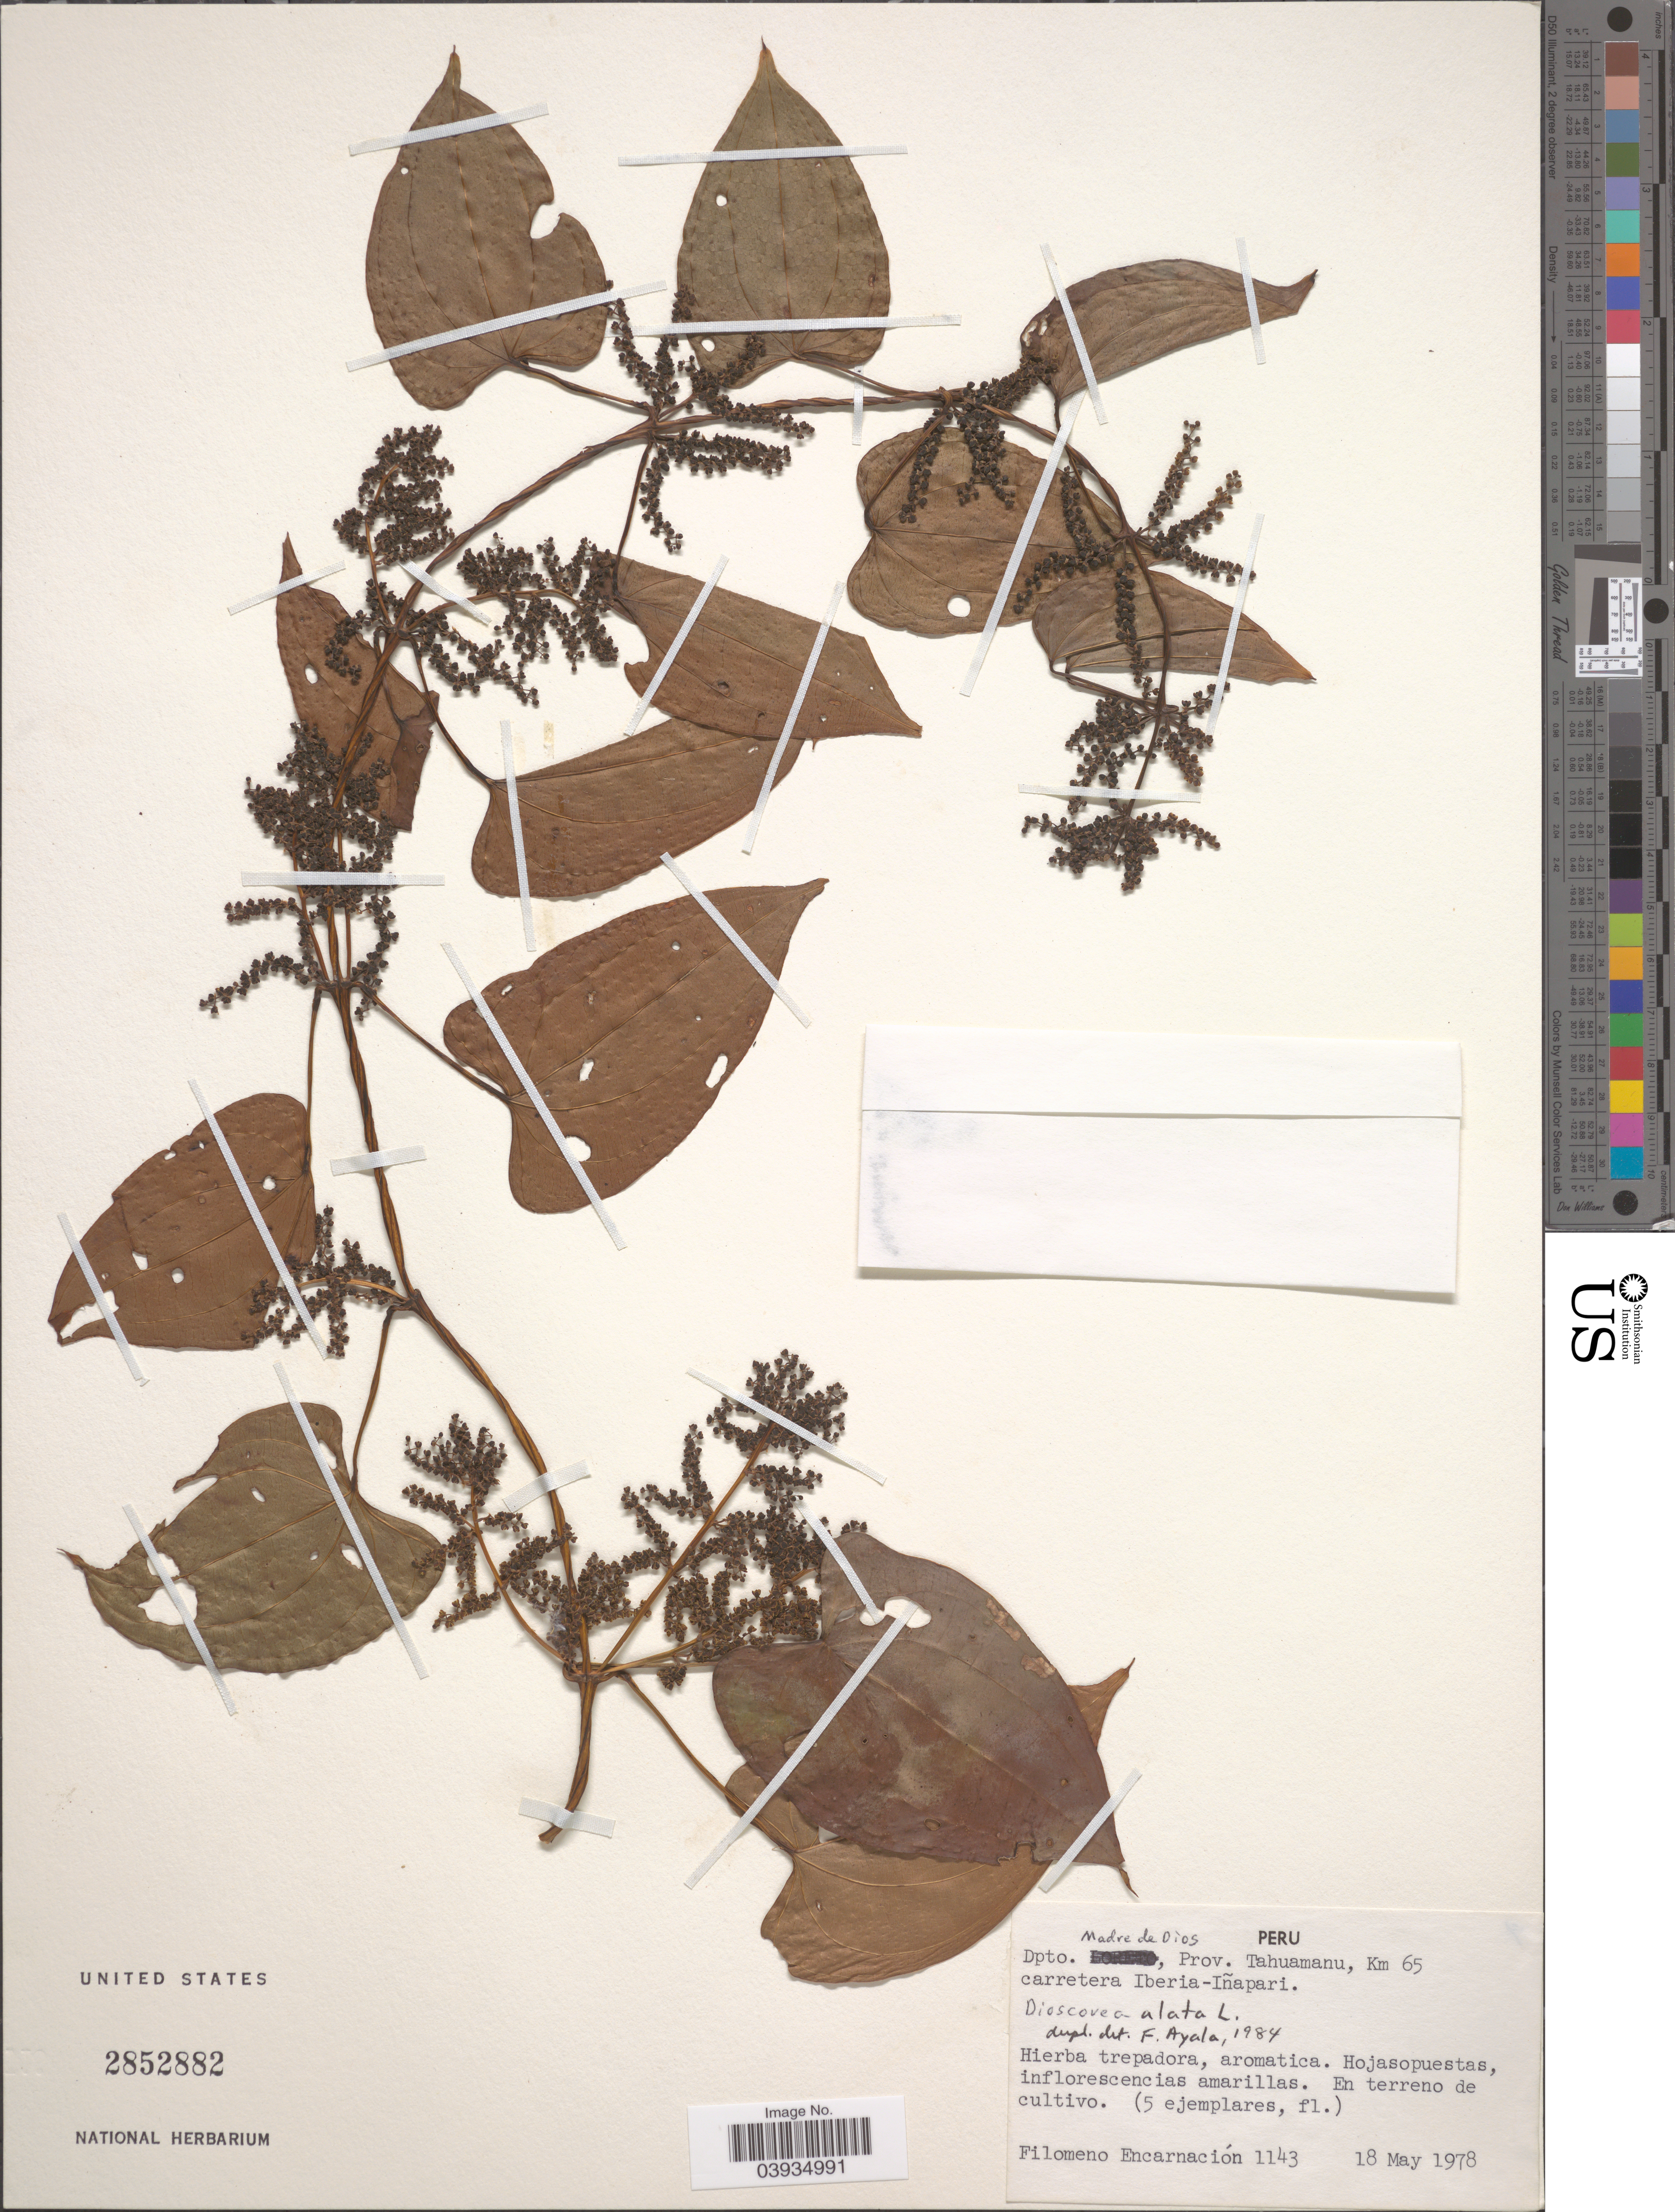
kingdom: Plantae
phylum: Tracheophyta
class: Liliopsida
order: Dioscoreales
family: Dioscoreaceae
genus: Dioscorea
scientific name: Dioscorea alata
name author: L.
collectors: F. Encarnación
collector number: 1143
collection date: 1978-05-18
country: Peru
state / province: Madre de Dios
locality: Dpto. Madre de Dios, Prov. tahuamanu, Km 65 carretera Iberia-Iñapari.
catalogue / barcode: US 2852882